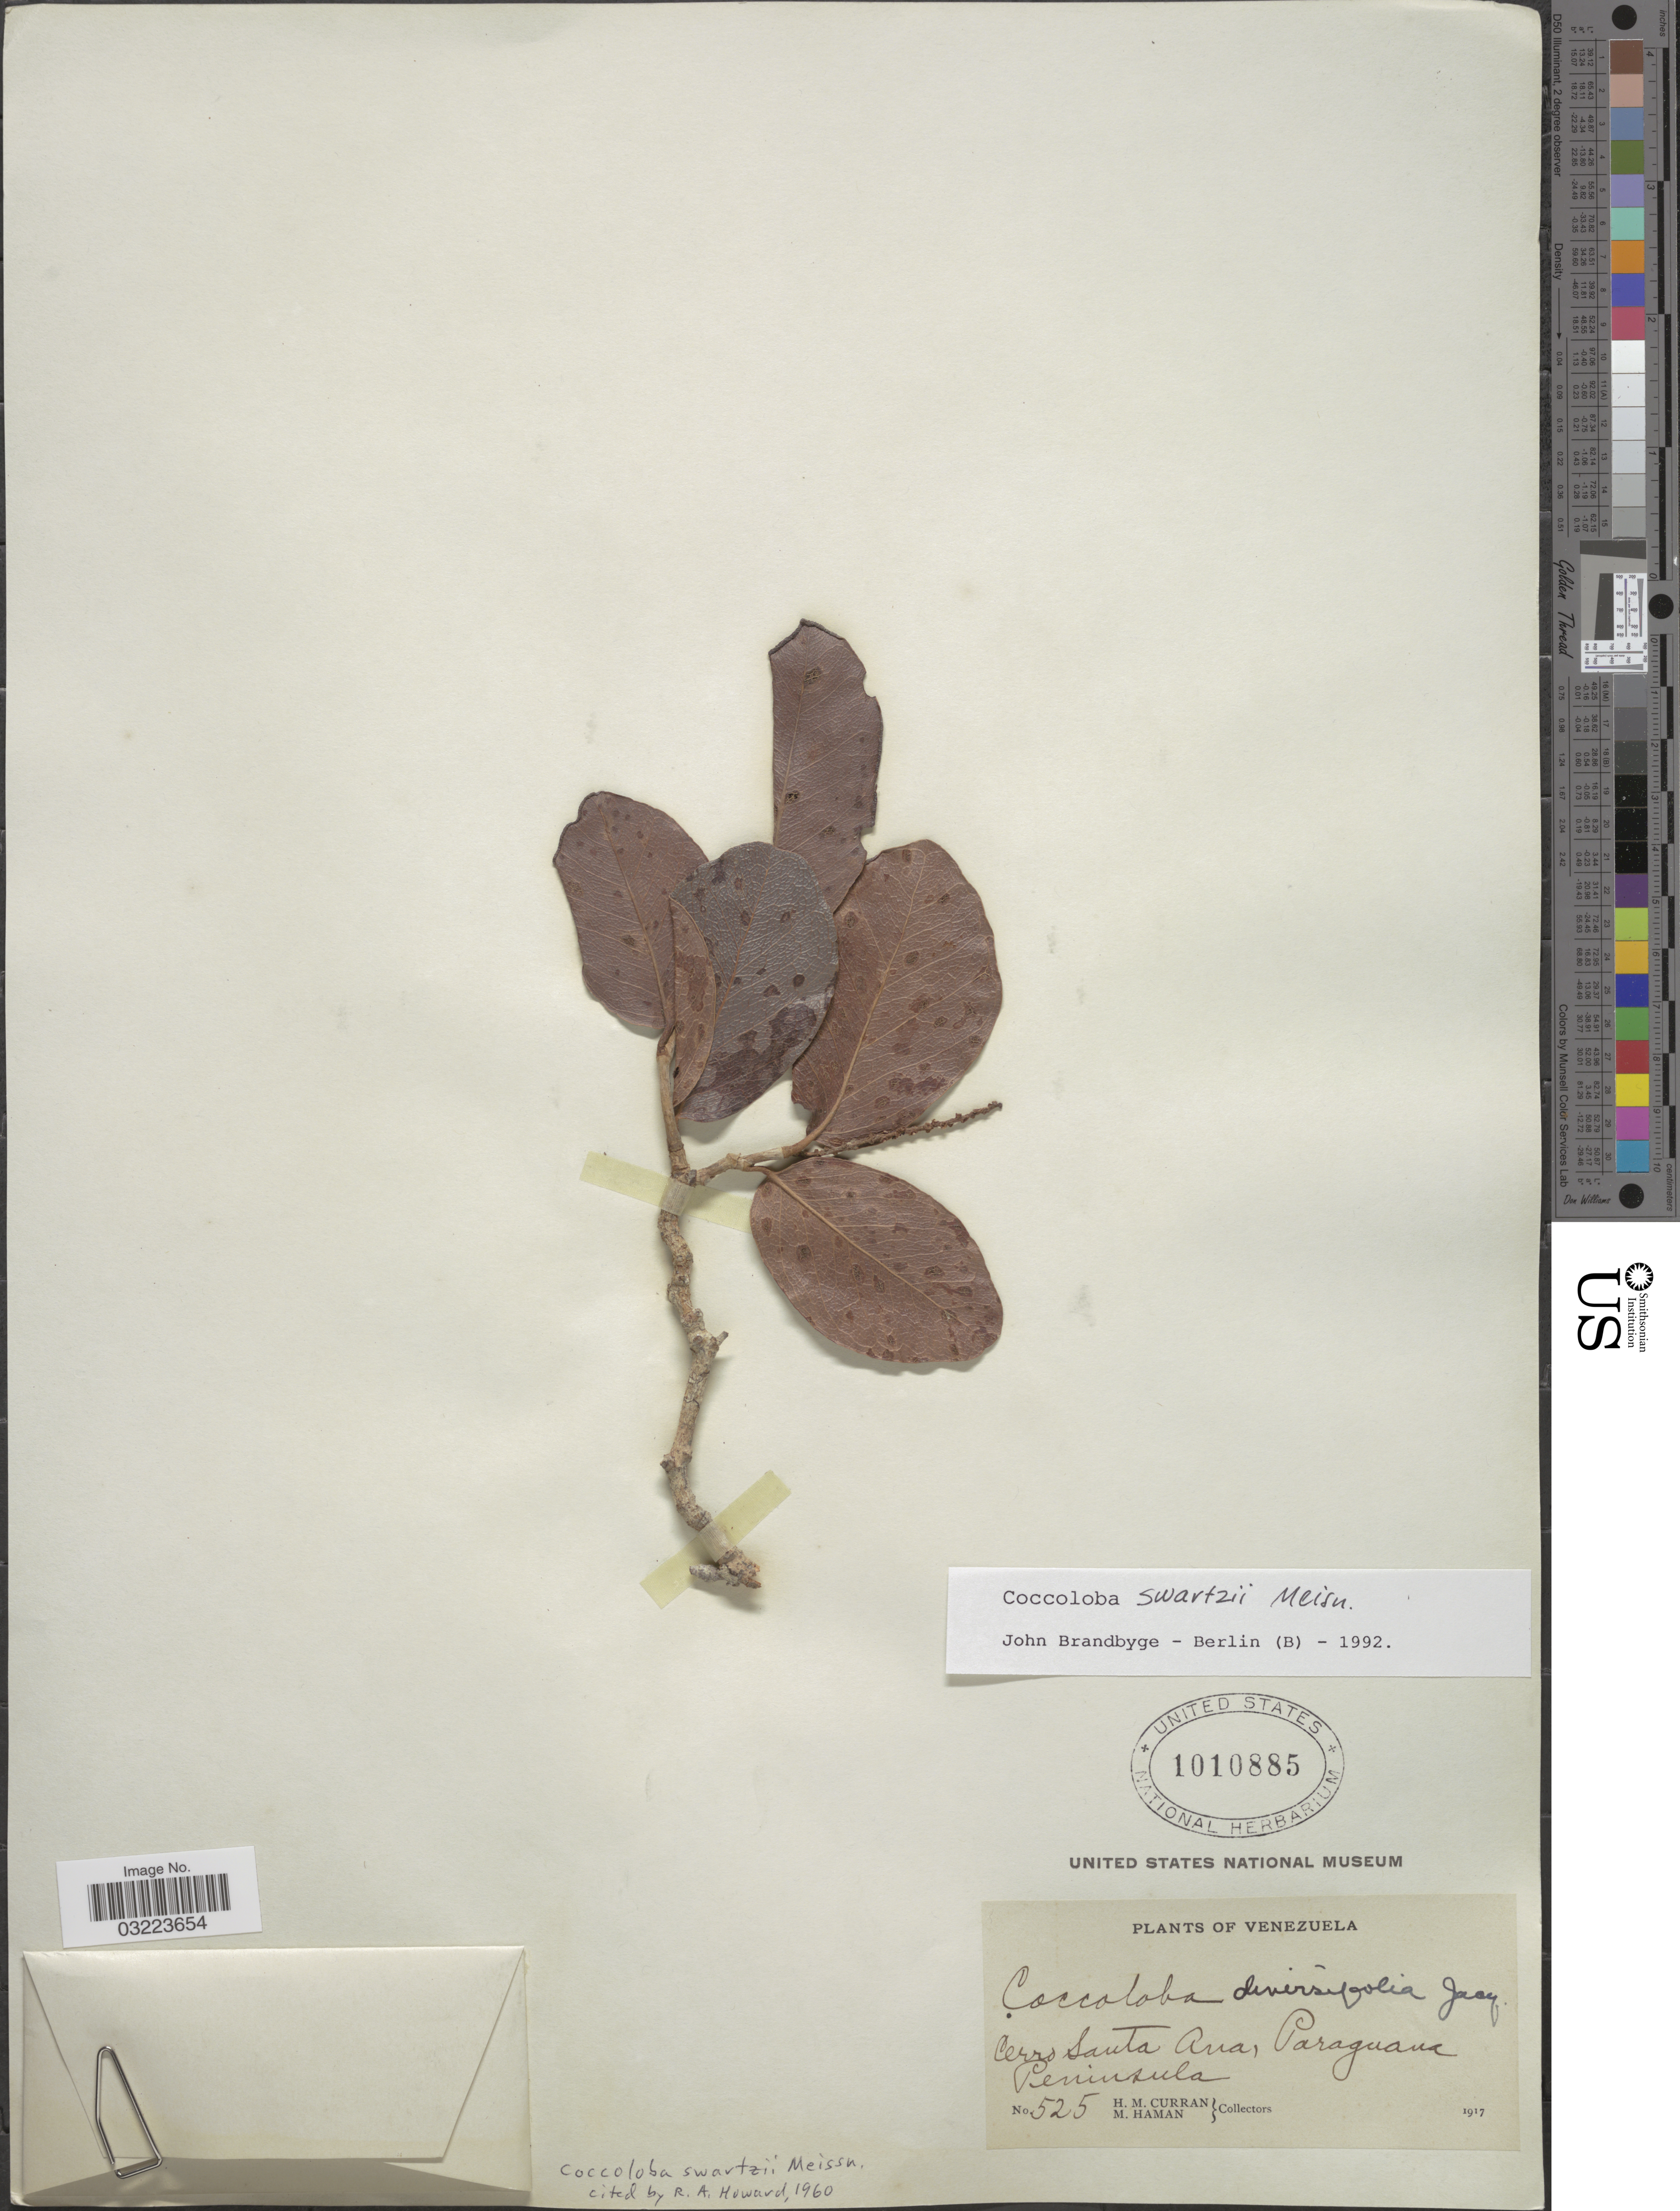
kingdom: Plantae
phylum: Tracheophyta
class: Magnoliopsida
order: Caryophyllales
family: Polygonaceae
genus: Coccoloba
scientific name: Coccoloba swartzii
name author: Meisn.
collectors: H. M. Curran & M. Haman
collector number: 525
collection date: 1917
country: Venezuela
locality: Cerro Santa Ana, Paraguana Peninsula.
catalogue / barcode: US 1010885